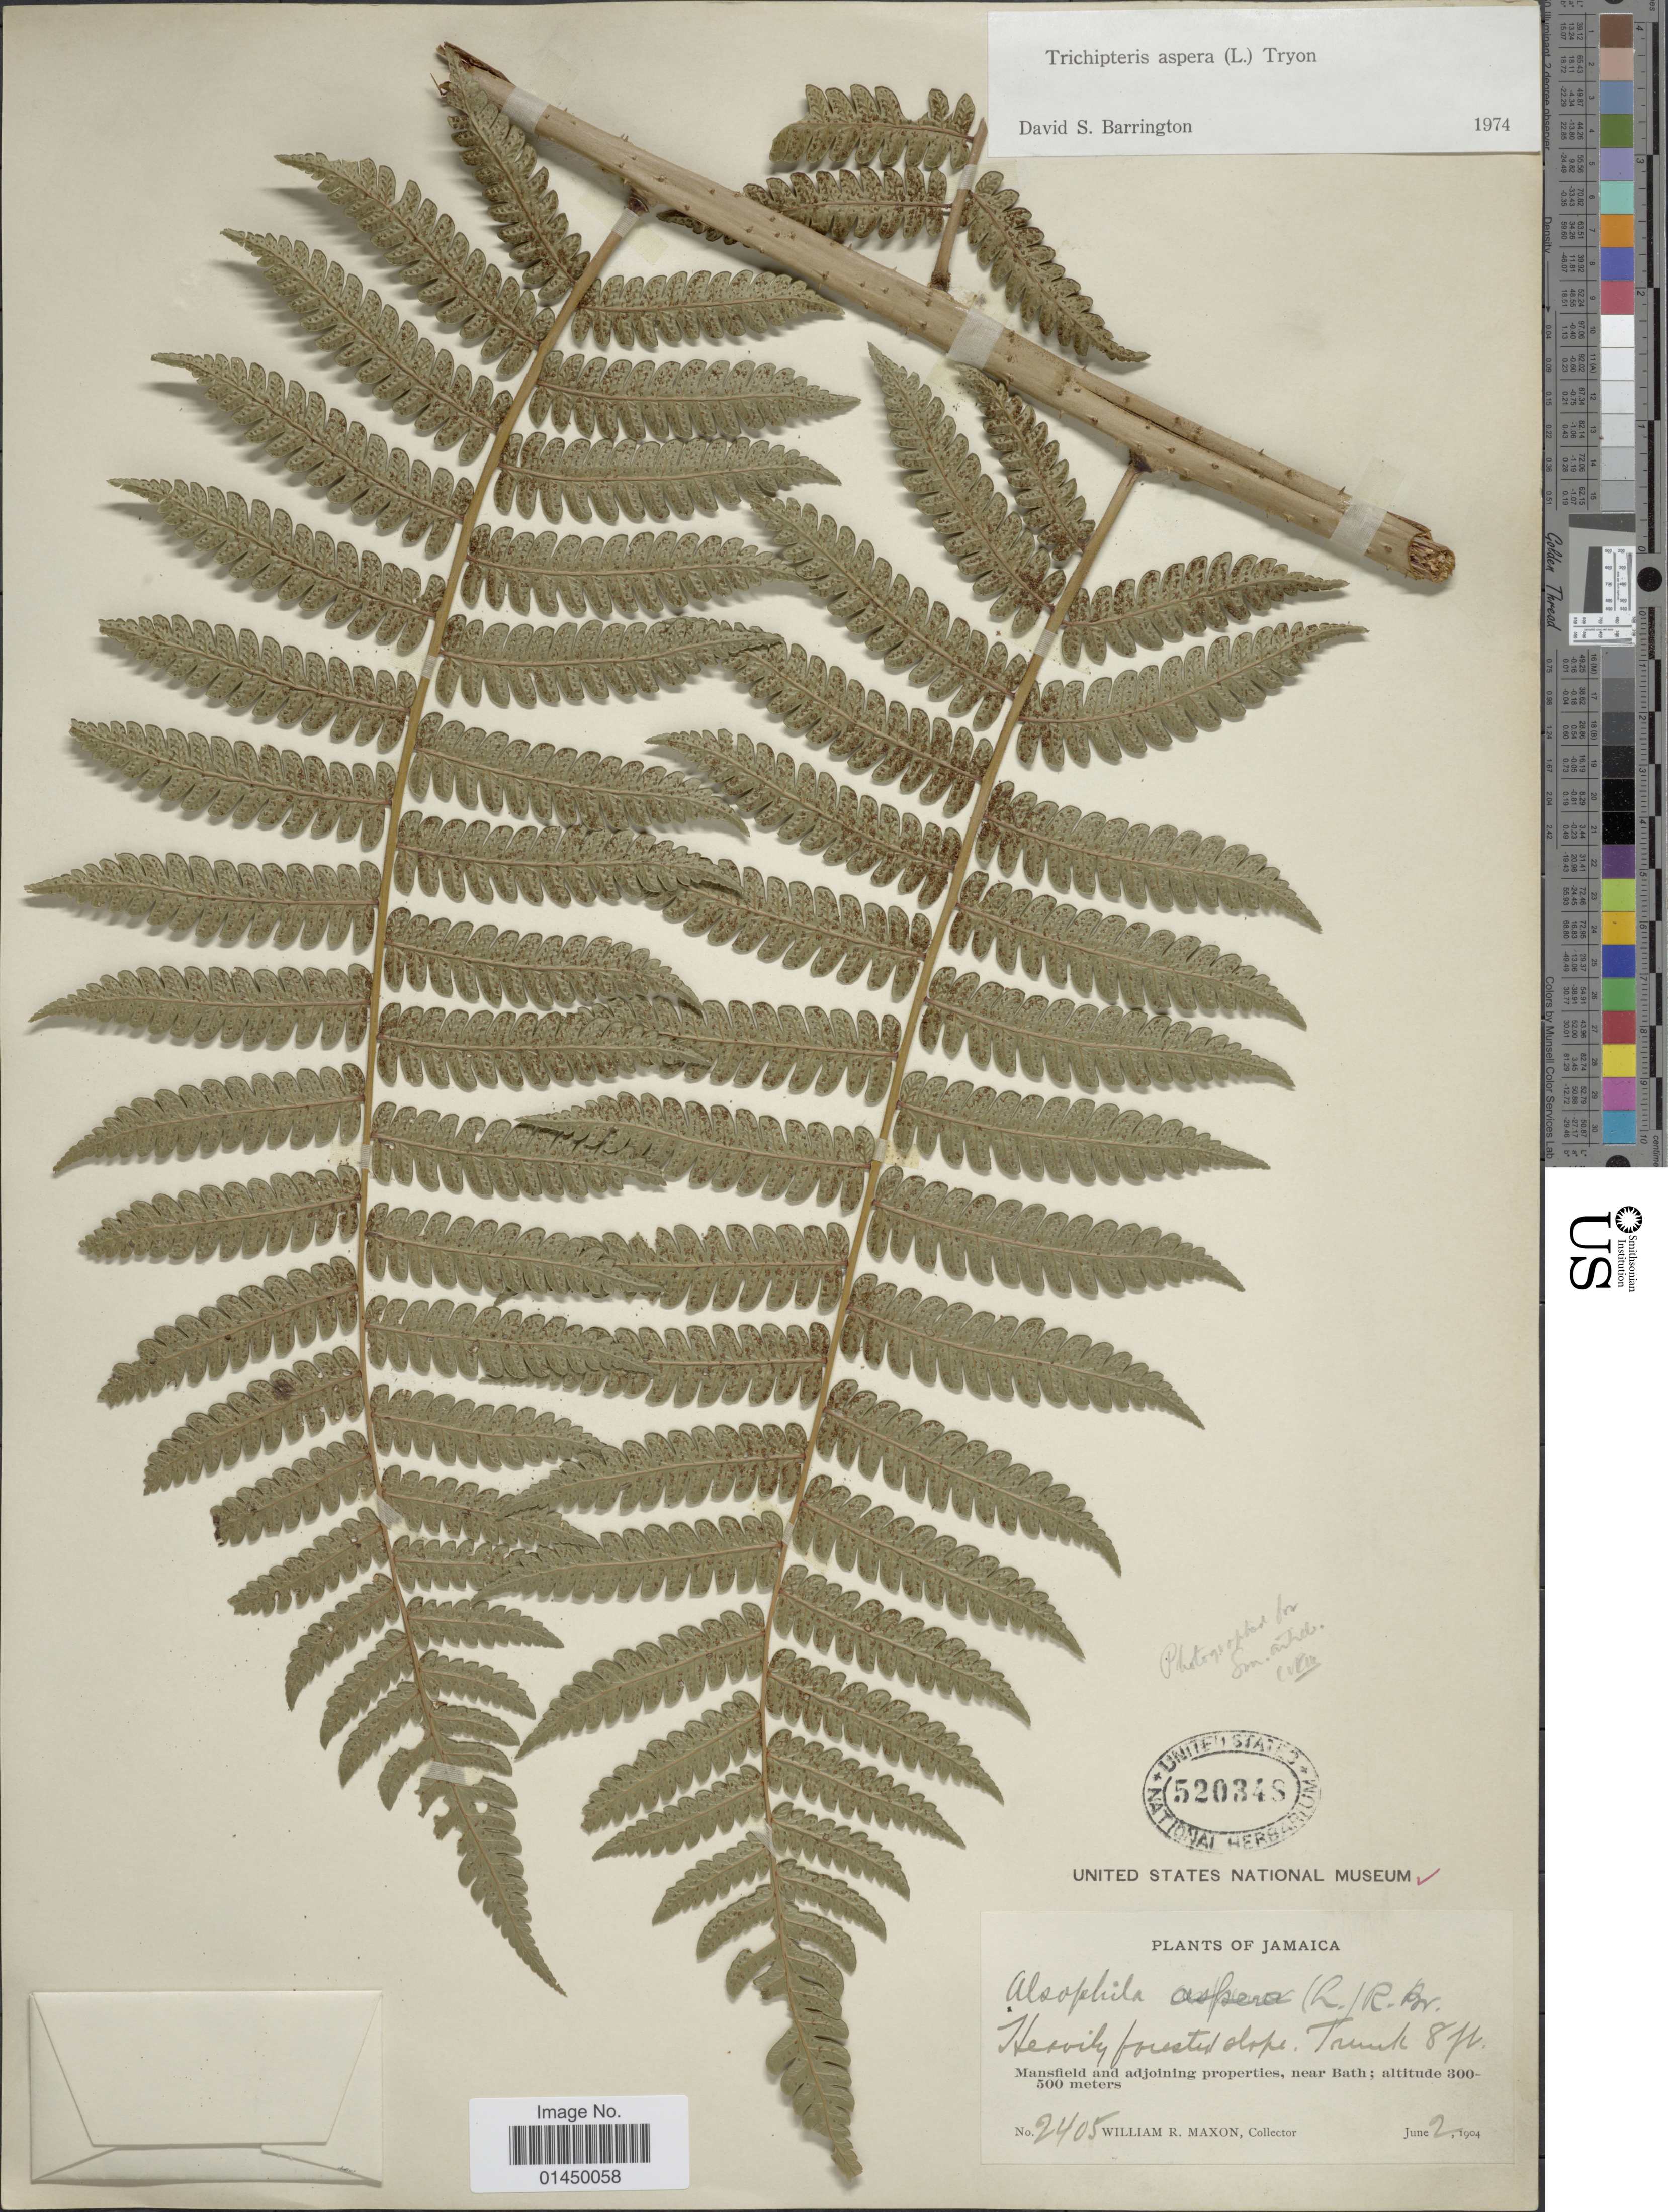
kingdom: Plantae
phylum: Tracheophyta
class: Polypodiopsida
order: Cyatheales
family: Cyatheaceae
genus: Cyathea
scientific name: Cyathea aspera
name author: (L.) Sw.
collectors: W. R. Maxon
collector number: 2405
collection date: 1904-06-02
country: Jamaica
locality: Mansfield and adjoining properties, near Bath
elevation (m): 300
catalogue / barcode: US 520348